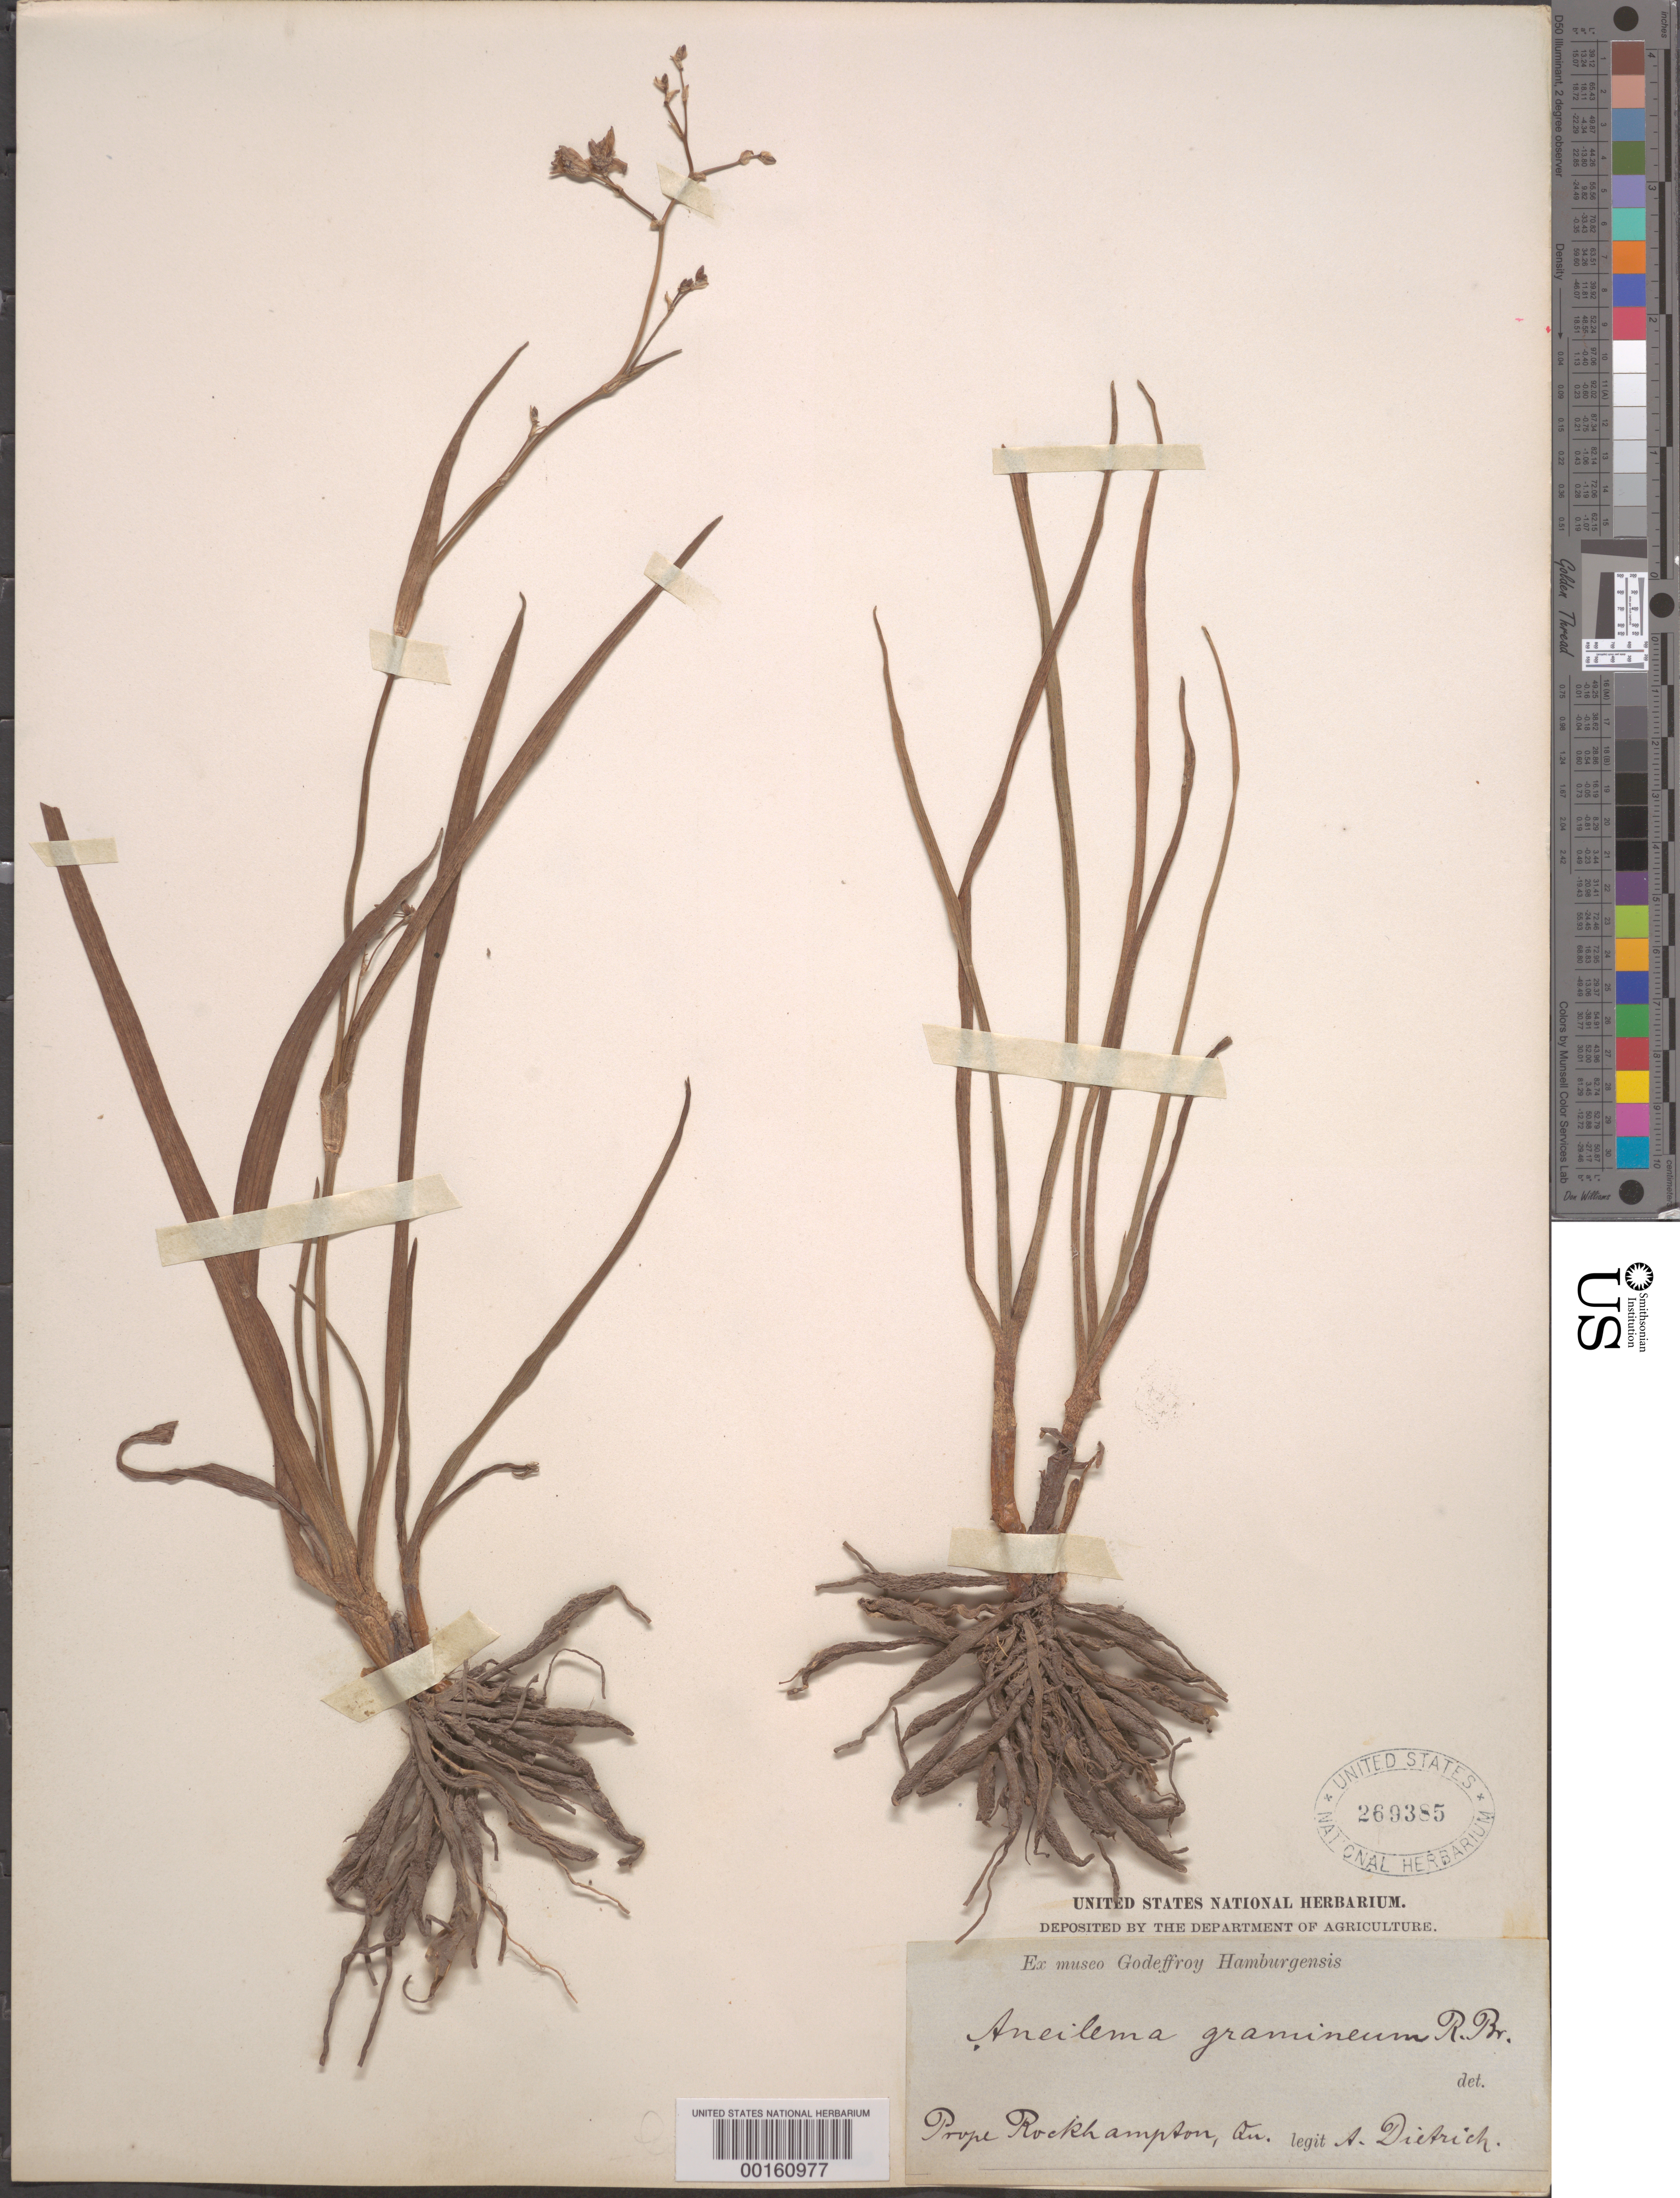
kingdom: Plantae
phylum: Tracheophyta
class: Liliopsida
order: Commelinales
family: Commelinaceae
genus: Murdannia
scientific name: Murdannia graminea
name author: (R. Br.) G. Brückn.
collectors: A. Dietrich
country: Australia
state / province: Queensland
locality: Rockhampton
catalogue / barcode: US 269385